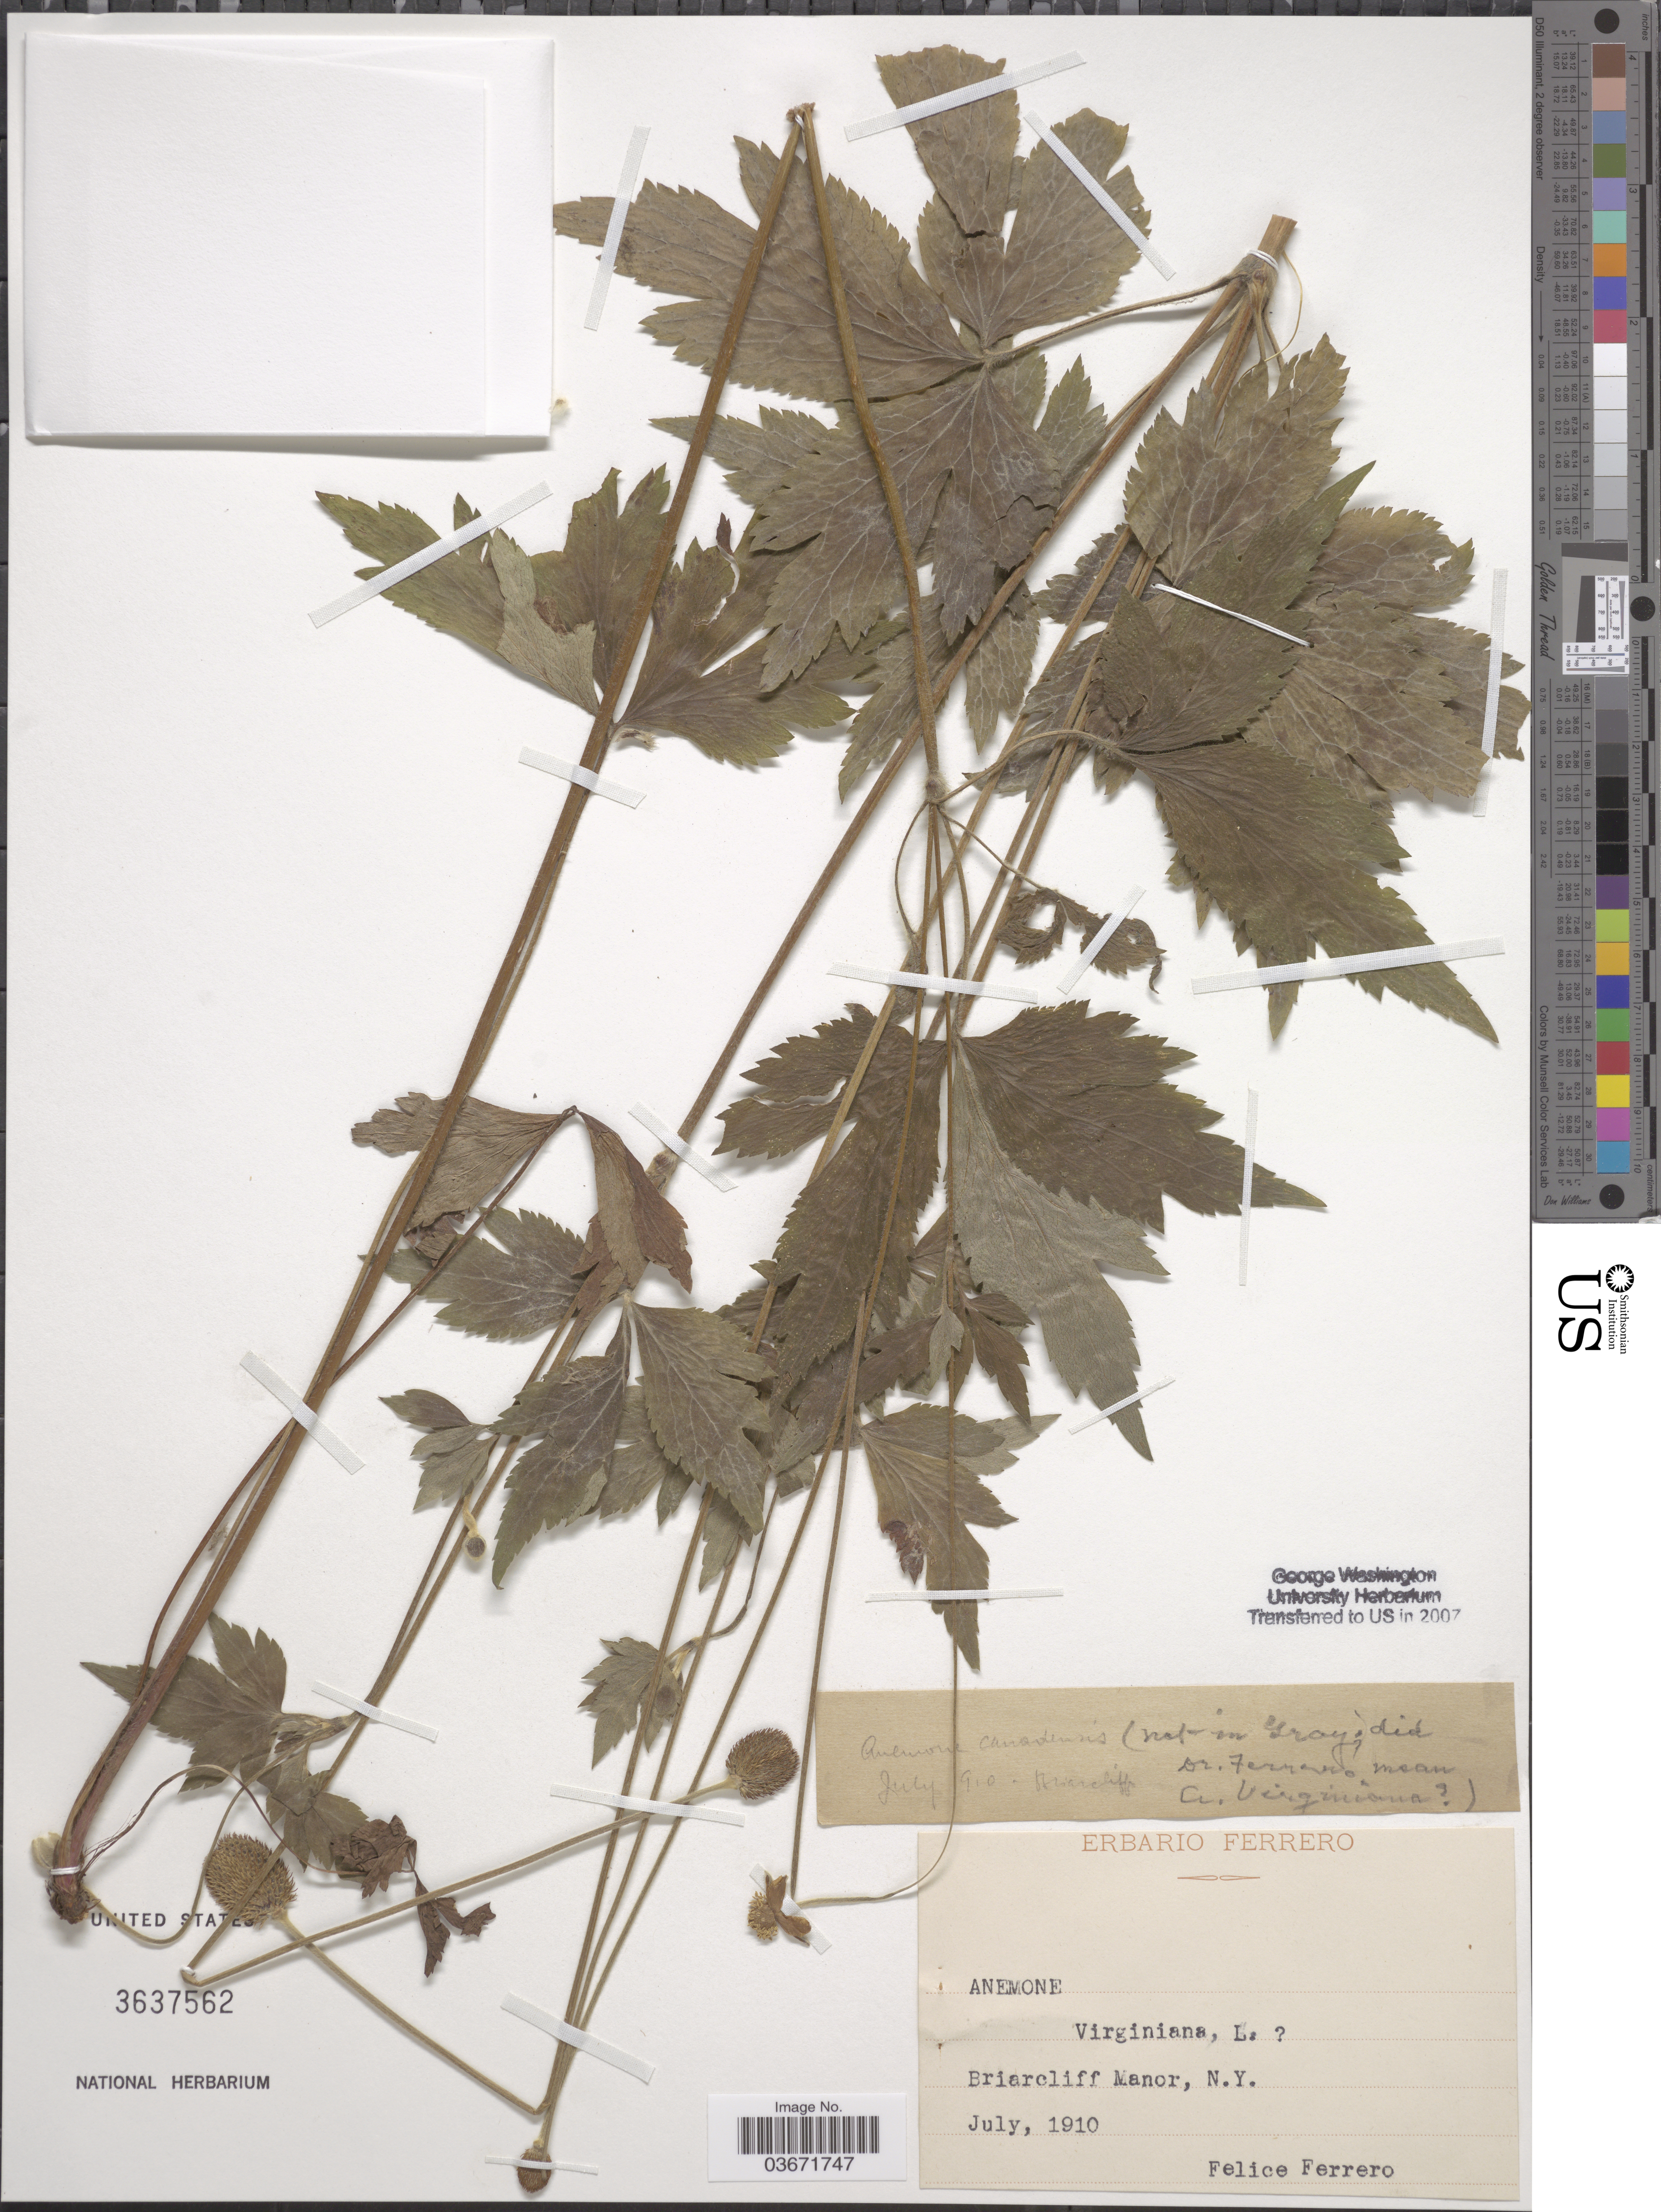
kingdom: Plantae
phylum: Tracheophyta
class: Magnoliopsida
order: Ranunculales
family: Ranunculaceae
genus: Anemone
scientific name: Anemone canadensis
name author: L.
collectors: F. Ferrero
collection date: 1910-07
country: United States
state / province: New York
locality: Briarcliff Manor.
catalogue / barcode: US 3637562